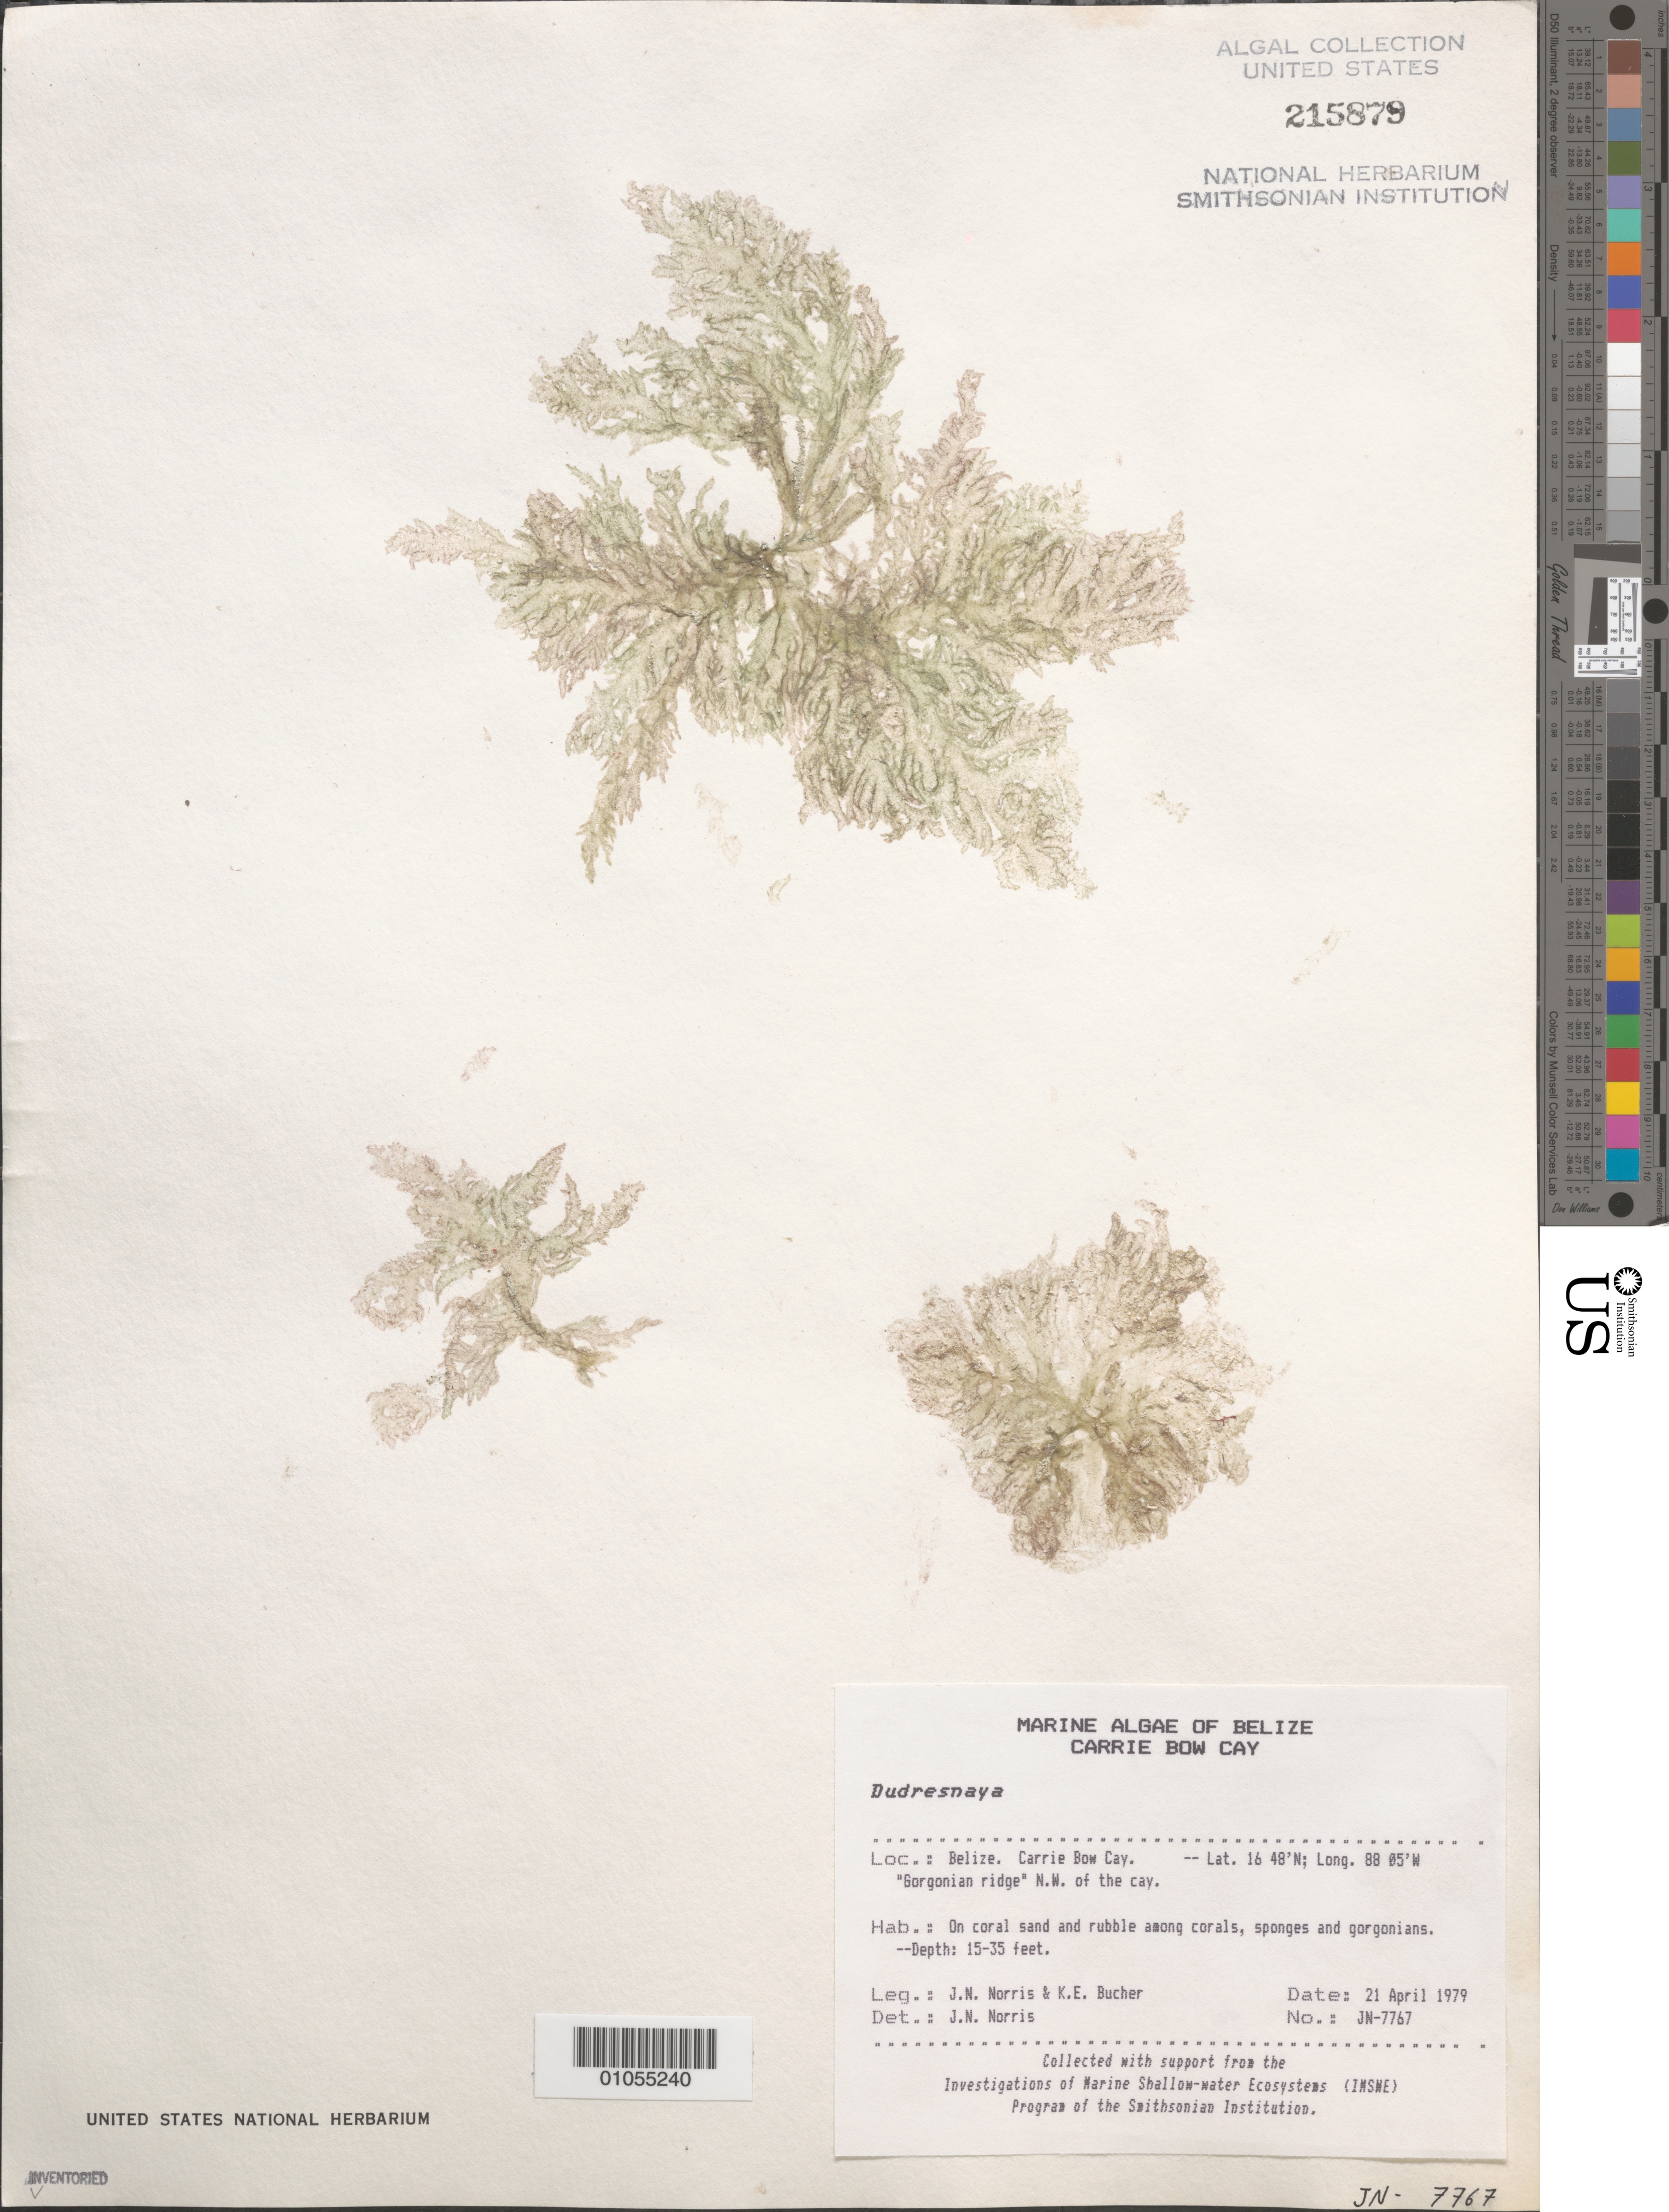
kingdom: Plantae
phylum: Rhodophyta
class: Florideophyceae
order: Gigartinales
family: Dumontiaceae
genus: Dudresnaya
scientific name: Dudresnaya sp.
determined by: Norris, James N.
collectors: J. N. Norris & K. E. Bucher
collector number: JN-7767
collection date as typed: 21 Apr 1979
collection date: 1979-04-21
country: Belize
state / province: Stann Creek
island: Carrie Bow Cay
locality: "Gorgonian ridge" northwest of the cay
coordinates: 16 48'N, 88 05'W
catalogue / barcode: US 215879